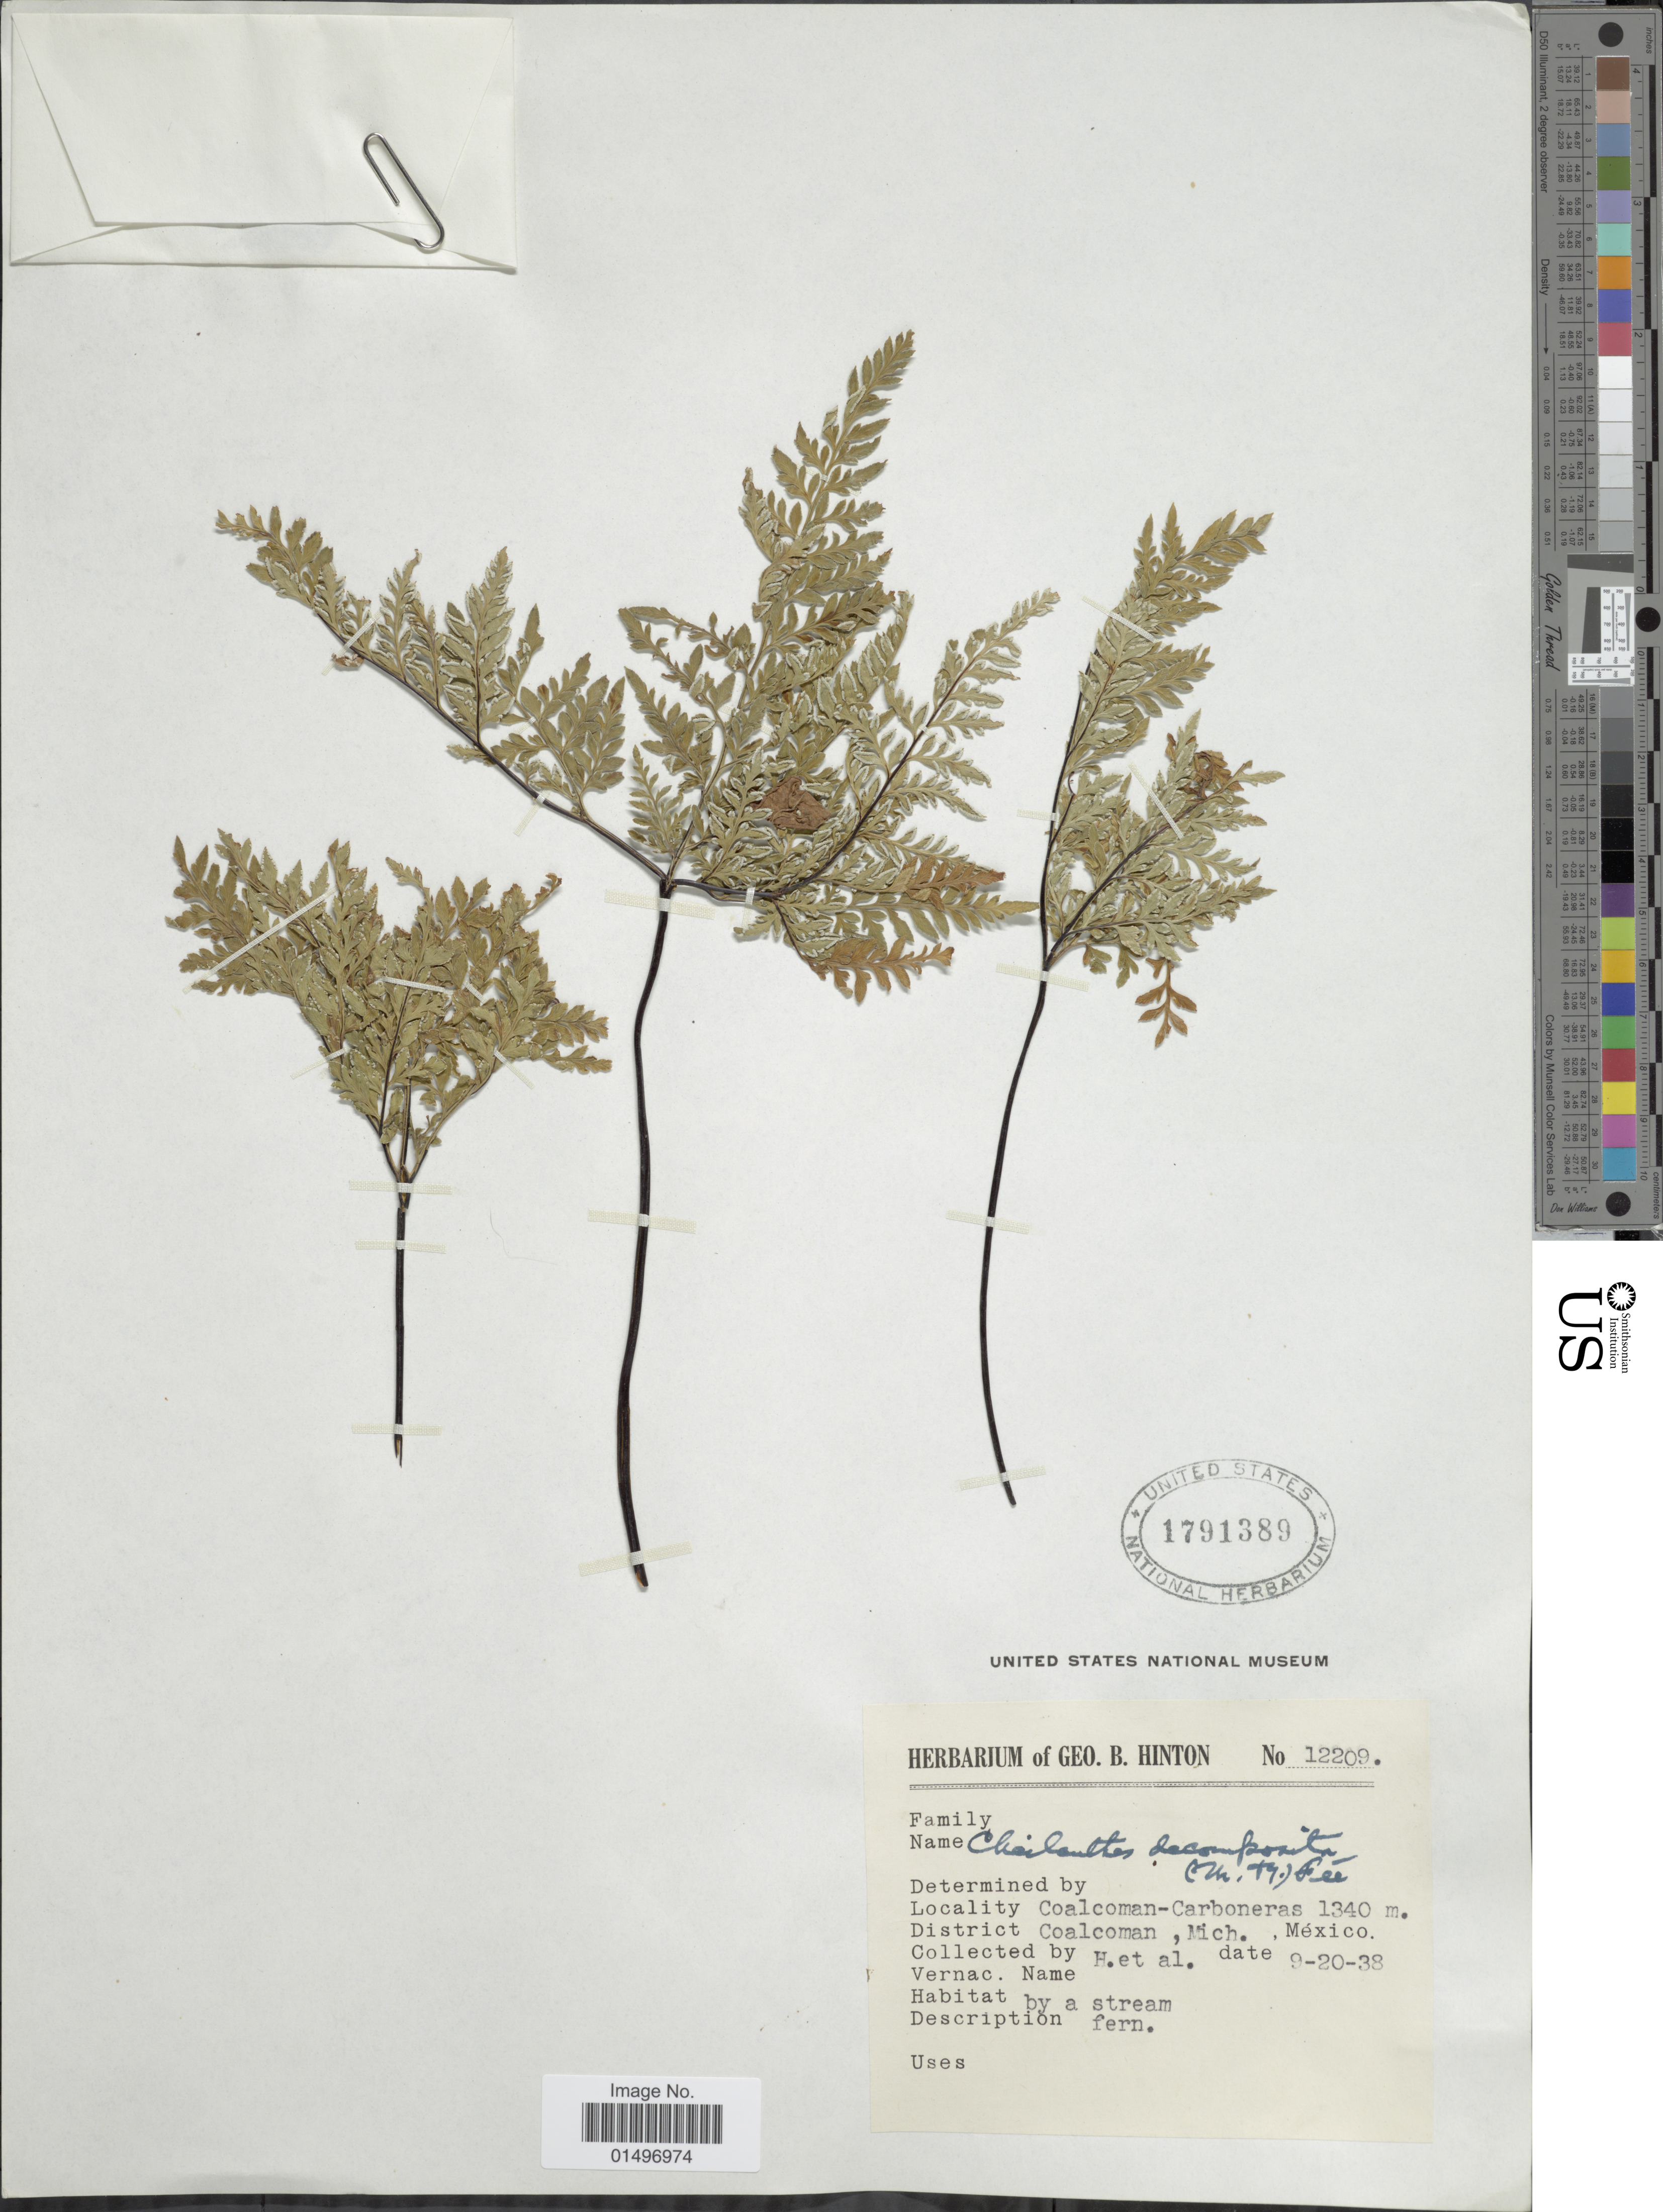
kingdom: Plantae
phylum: Tracheophyta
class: Polypodiopsida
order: Polypodiales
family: Pteridaceae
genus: Gaga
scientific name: Gaga chaerophylla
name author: (Mart. & Ikonn.-Gal.) Fay W. Li & Windham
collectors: G. B. Hinton & et al.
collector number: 12209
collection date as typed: Transcribed d/m/y: 20/9/38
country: Mexico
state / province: Michoacán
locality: Coalcoman-Carboneras, Mexico.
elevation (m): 1340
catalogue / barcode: US 1791389